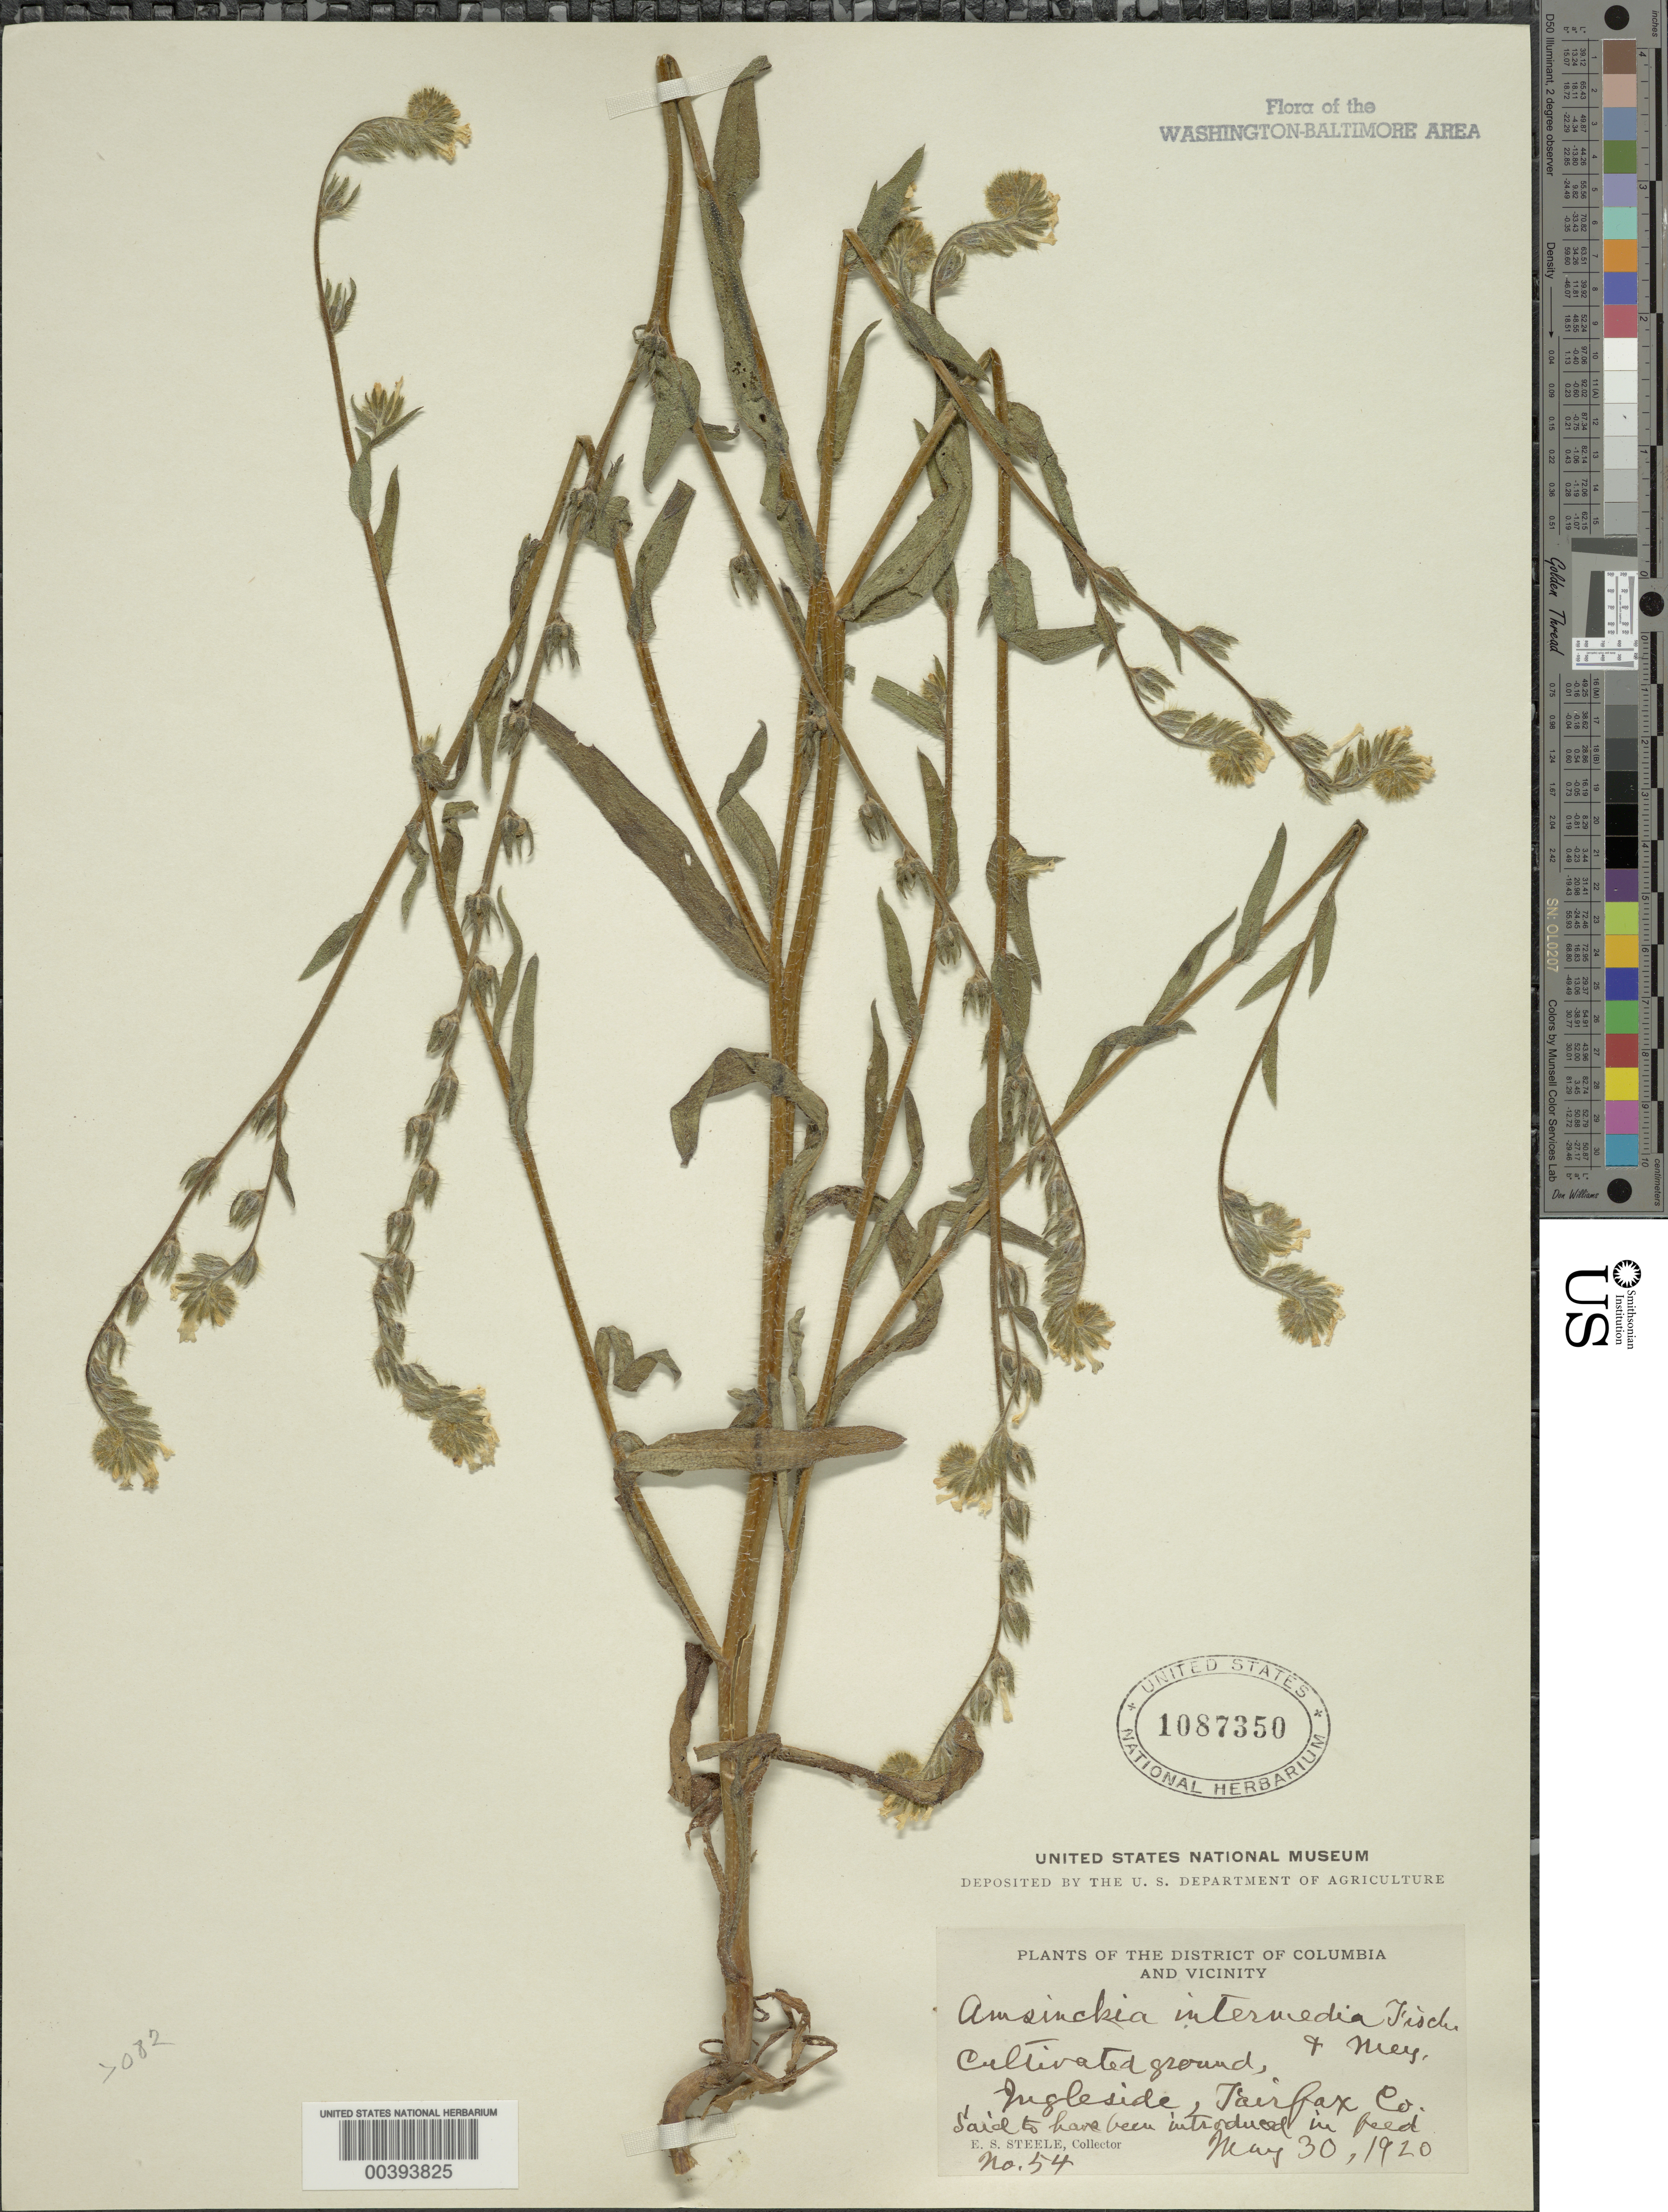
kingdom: Plantae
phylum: Tracheophyta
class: Magnoliopsida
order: Boraginales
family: Boraginaceae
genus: Amsinckia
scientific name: Amsinckia menziesii var. intermedia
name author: (Fisch. & C.A. Mey.) Ganders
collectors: E. Steele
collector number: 54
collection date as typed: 30 May 1920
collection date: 1920-05-30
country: United States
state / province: Virginia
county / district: Fairfax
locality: Ingleside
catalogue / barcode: US 1087350